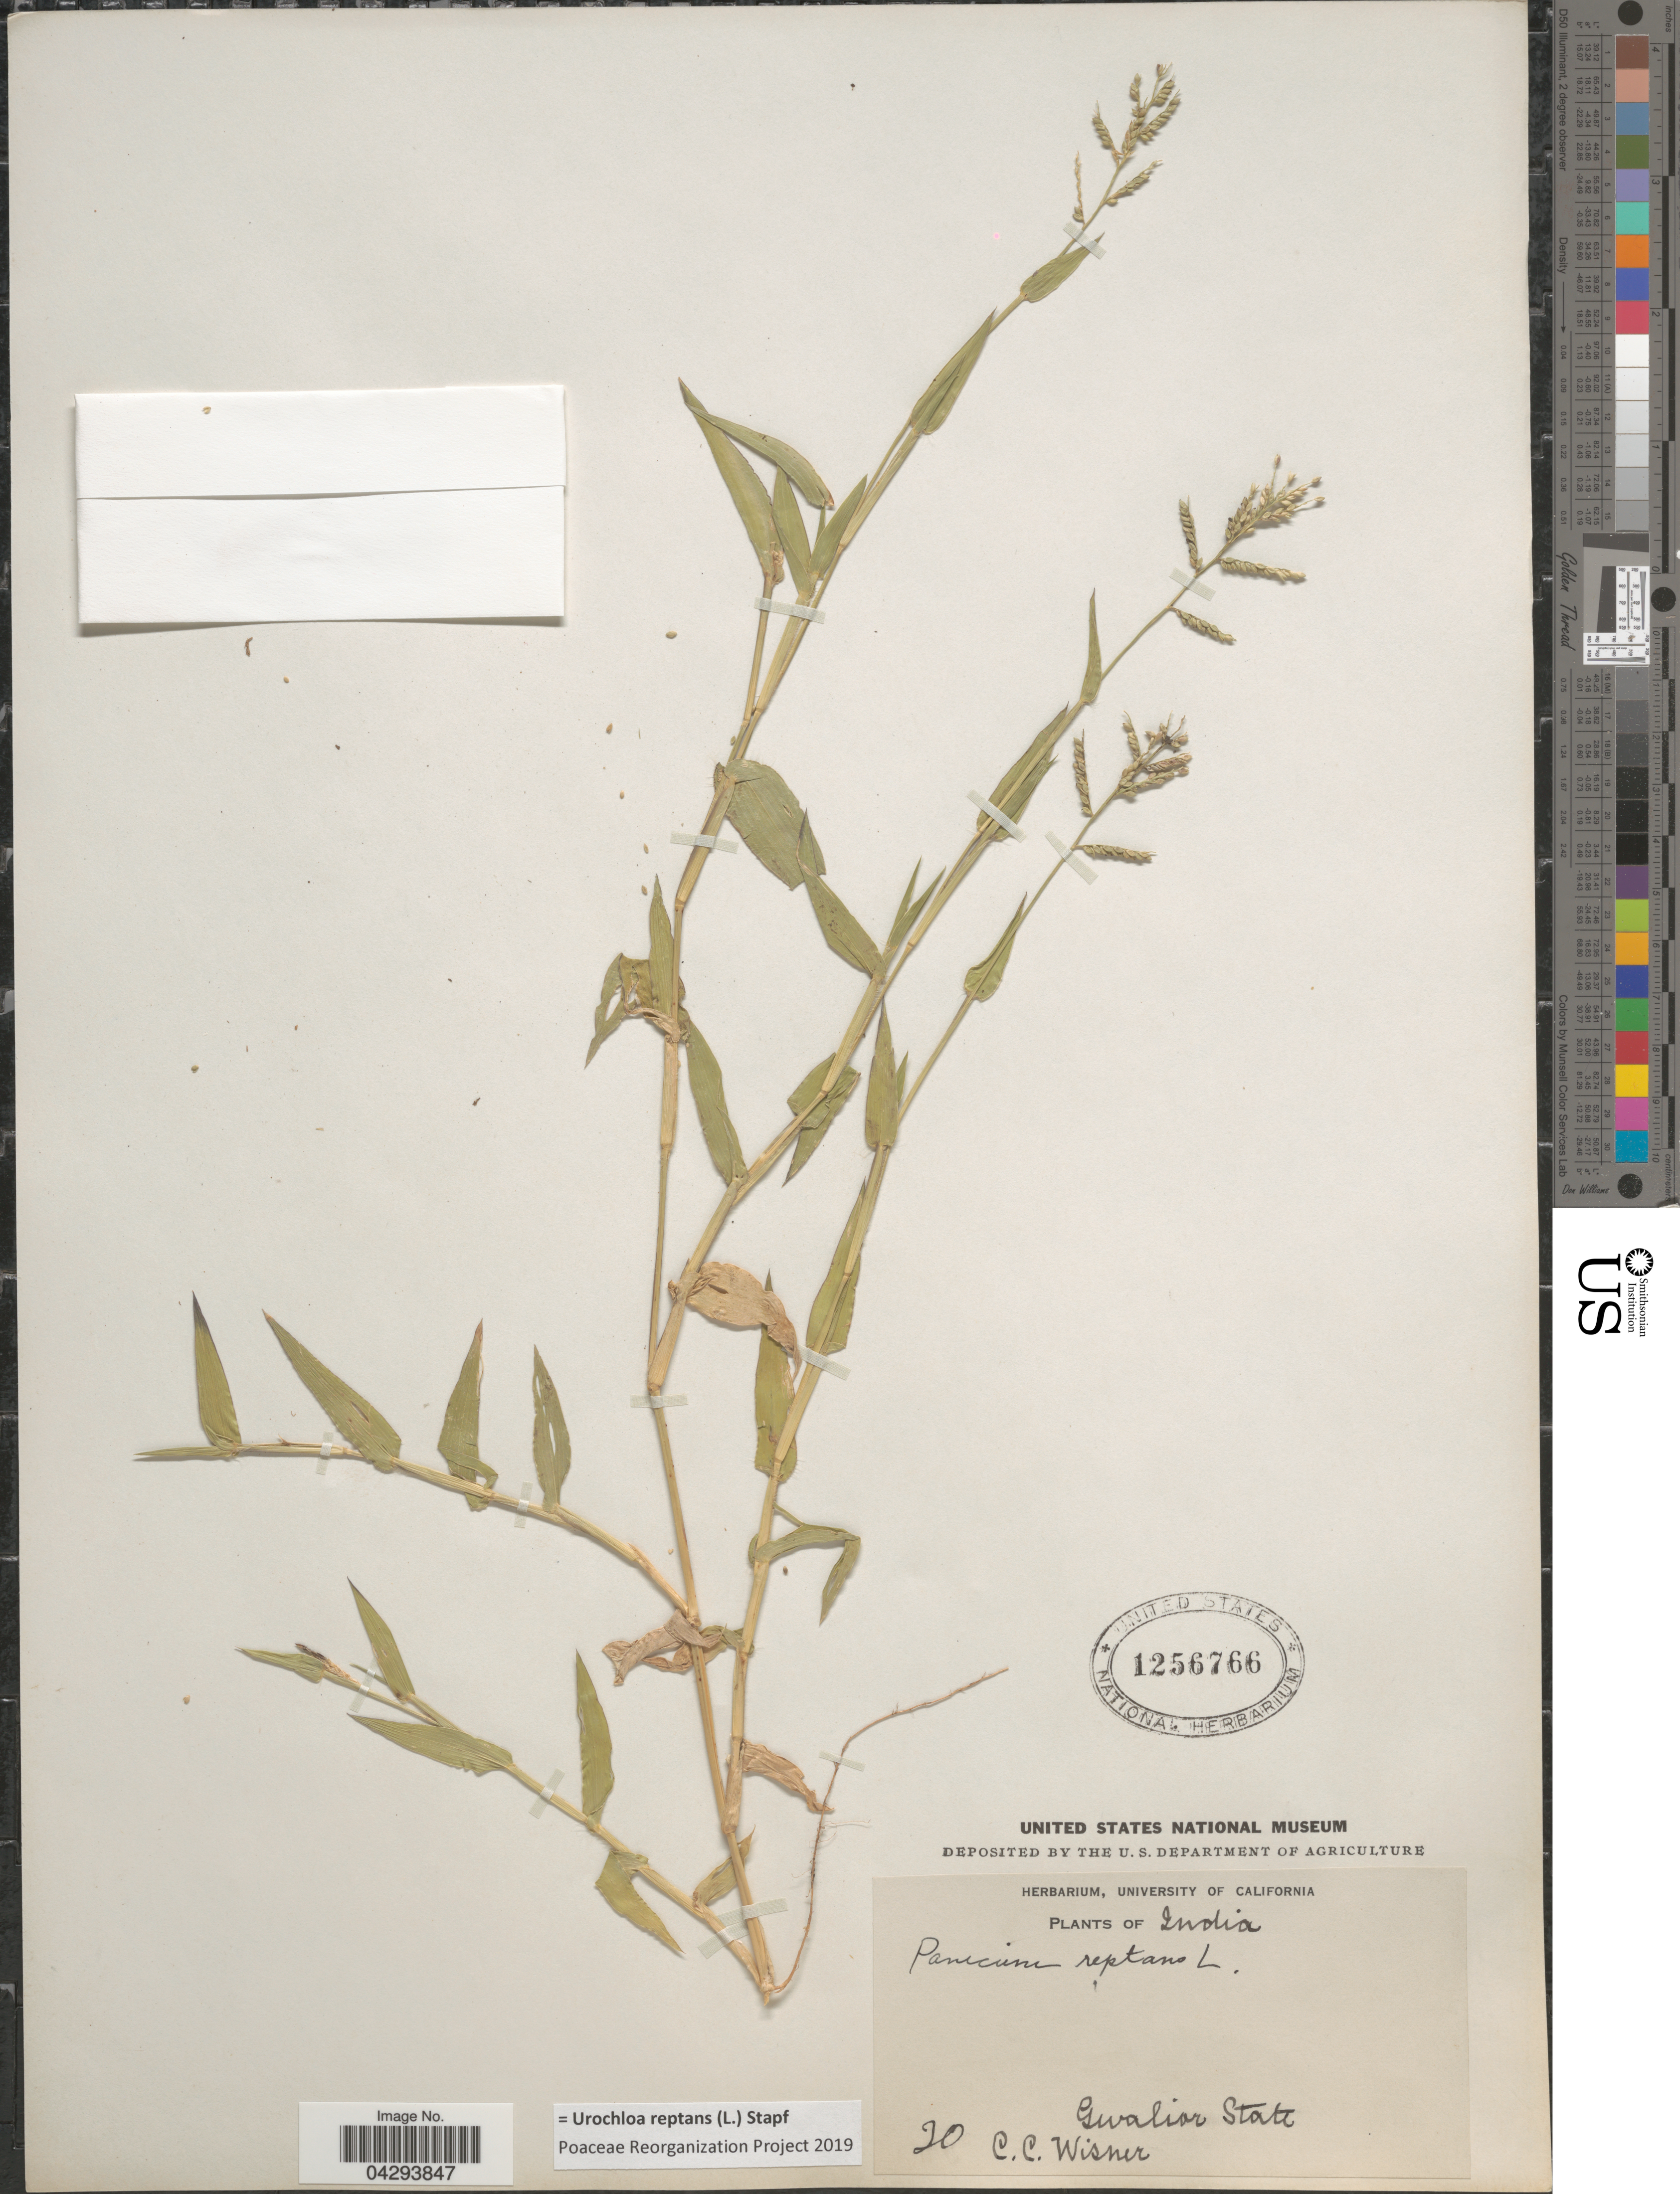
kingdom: Plantae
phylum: Tracheophyta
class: Liliopsida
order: Poales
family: Poaceae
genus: Urochloa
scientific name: Urochloa reptans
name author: (L.) Stapf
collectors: C. Wisner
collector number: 30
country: India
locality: Gwalior State.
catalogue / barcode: US 1256766